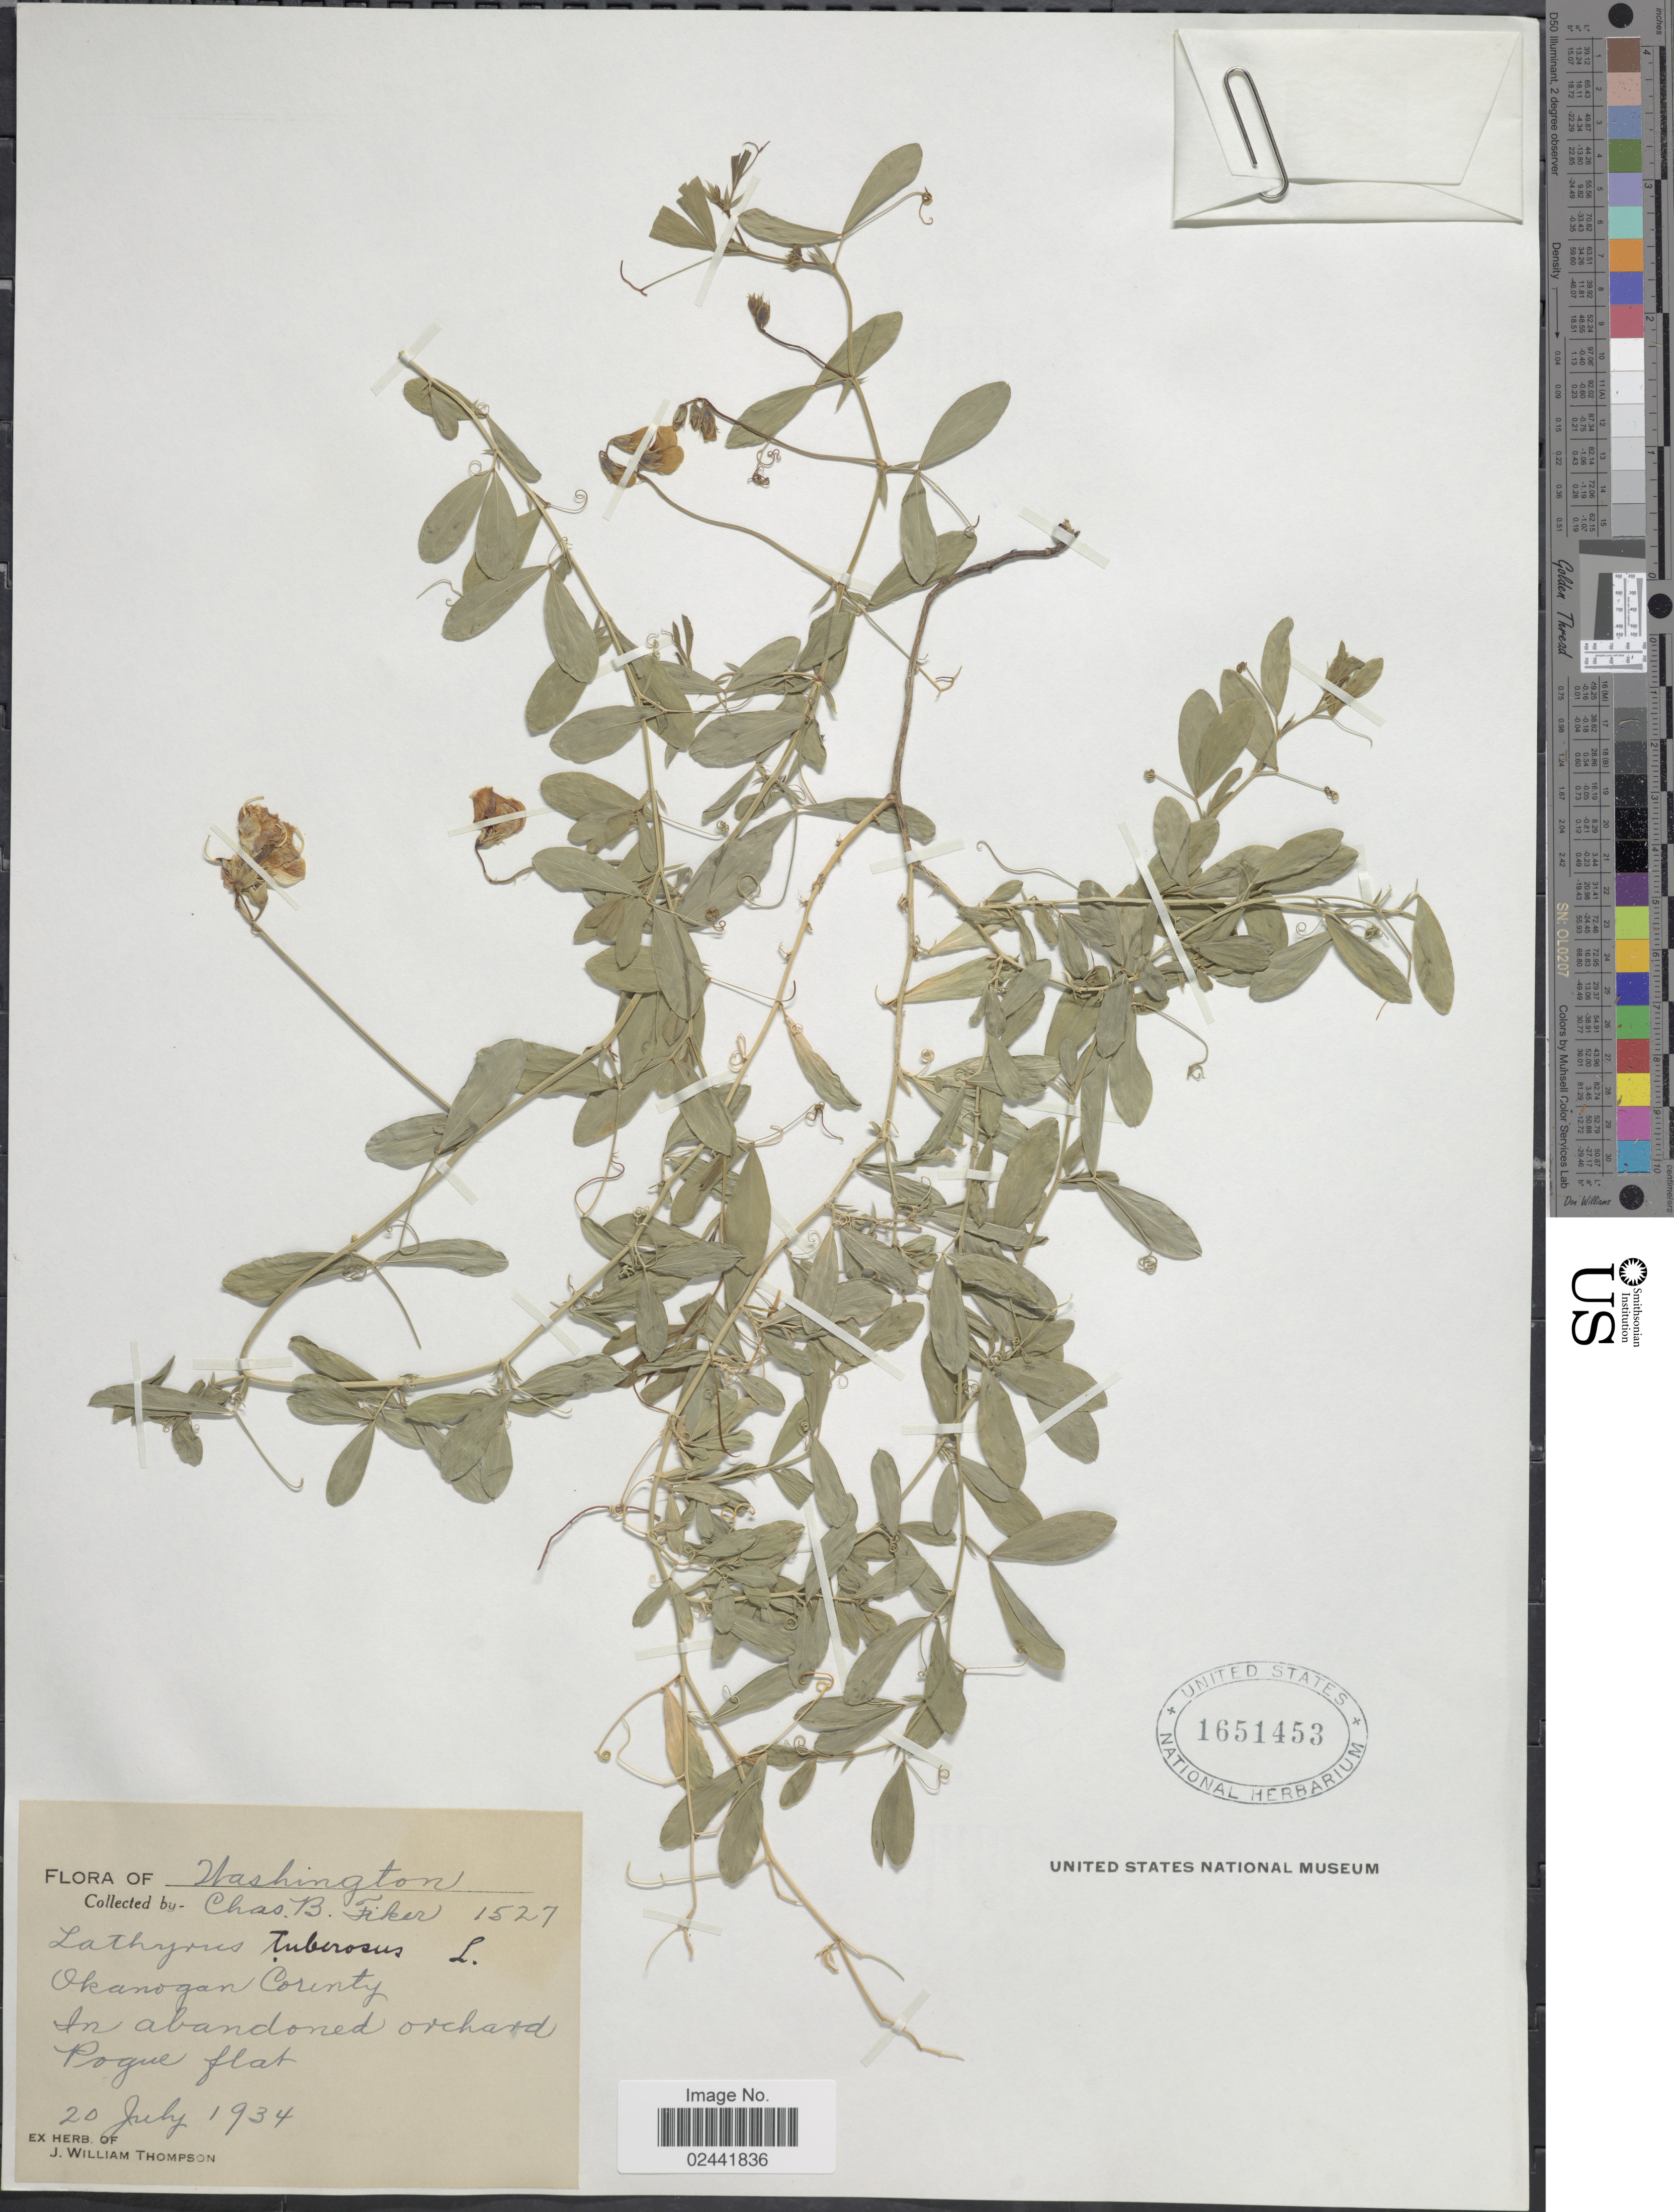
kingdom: Plantae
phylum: Tracheophyta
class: Magnoliopsida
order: Fabales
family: Fabaceae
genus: Lathyrus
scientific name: Lathyrus tuberosus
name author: L.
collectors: C. Fiker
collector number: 1527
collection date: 1934-07-20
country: United States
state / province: Washington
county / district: Okanogan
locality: Okanogan County. In abandoned orchard Pogue flat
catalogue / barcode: US 1651453